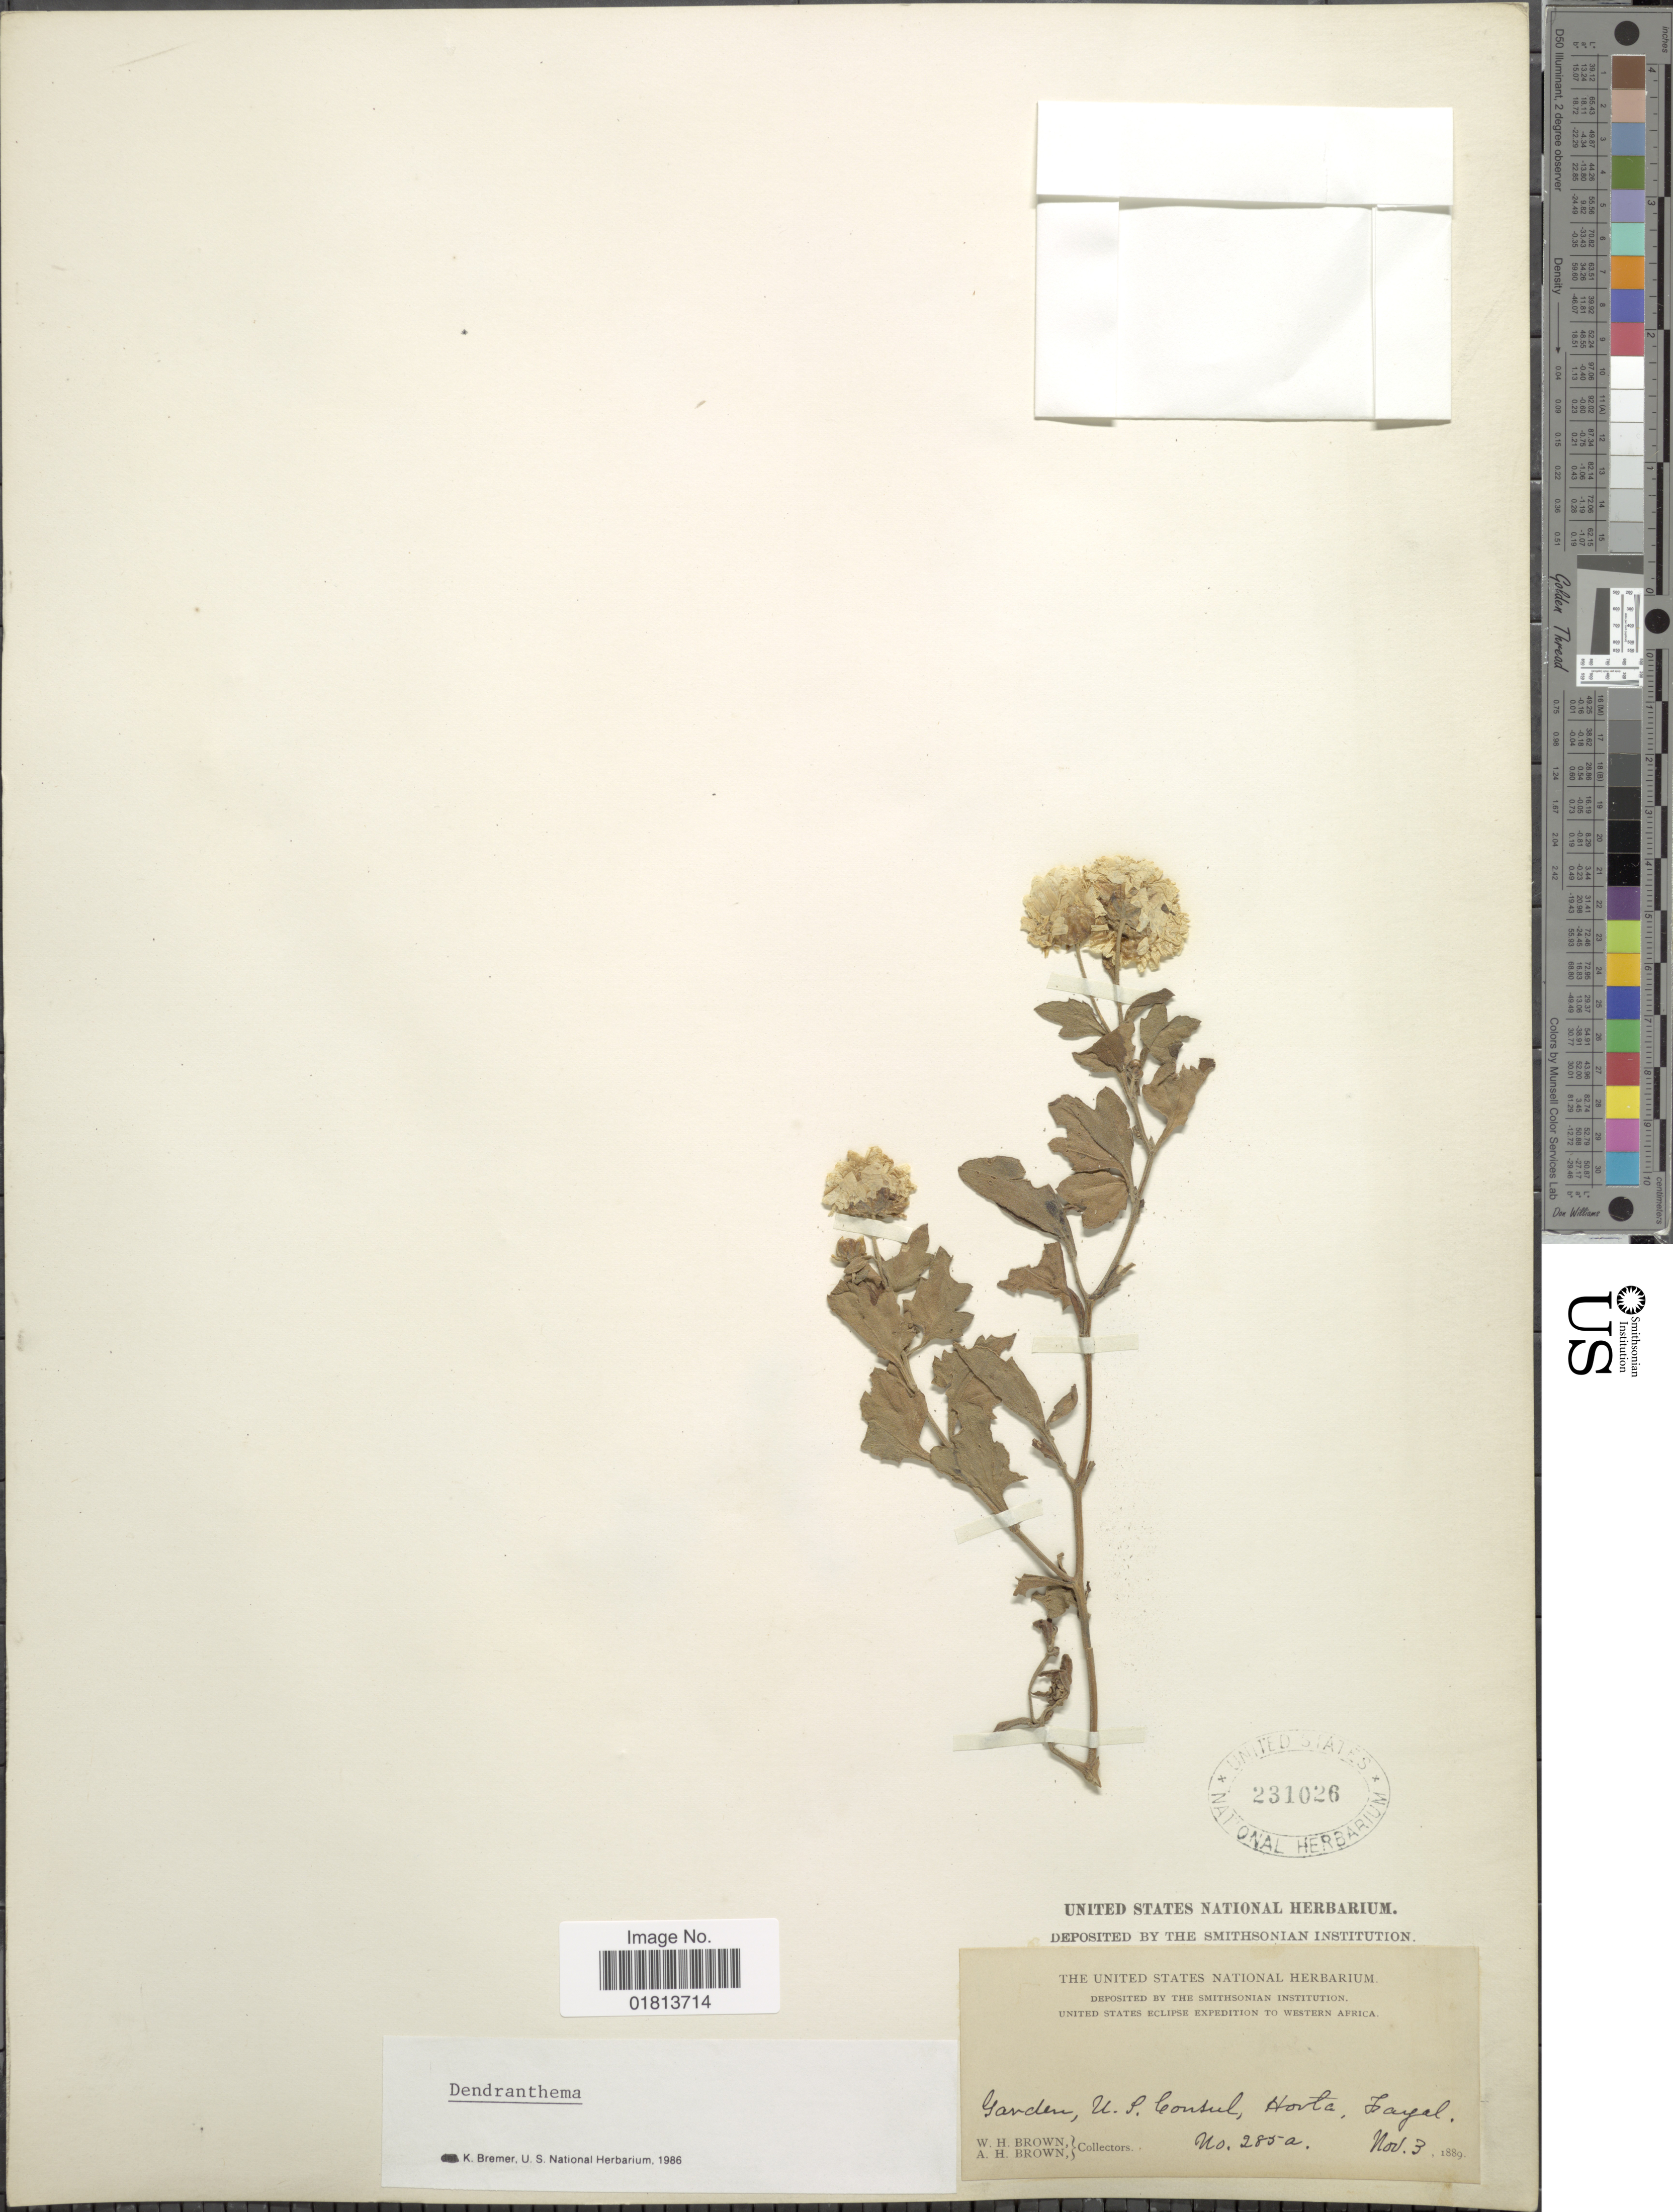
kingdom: Plantae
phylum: Tracheophyta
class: Magnoliopsida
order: Asterales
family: Asteraceae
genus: Dendranthema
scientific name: Dendranthema indicum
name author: (L.) Des Moul.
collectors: W. H. Brown & A. H. Brown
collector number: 285a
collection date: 1889-11-03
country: Portugal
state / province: Azores (Aut. Reg.)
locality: Garden, U. S. Consul, Horta, Fayal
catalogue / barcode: US 231026